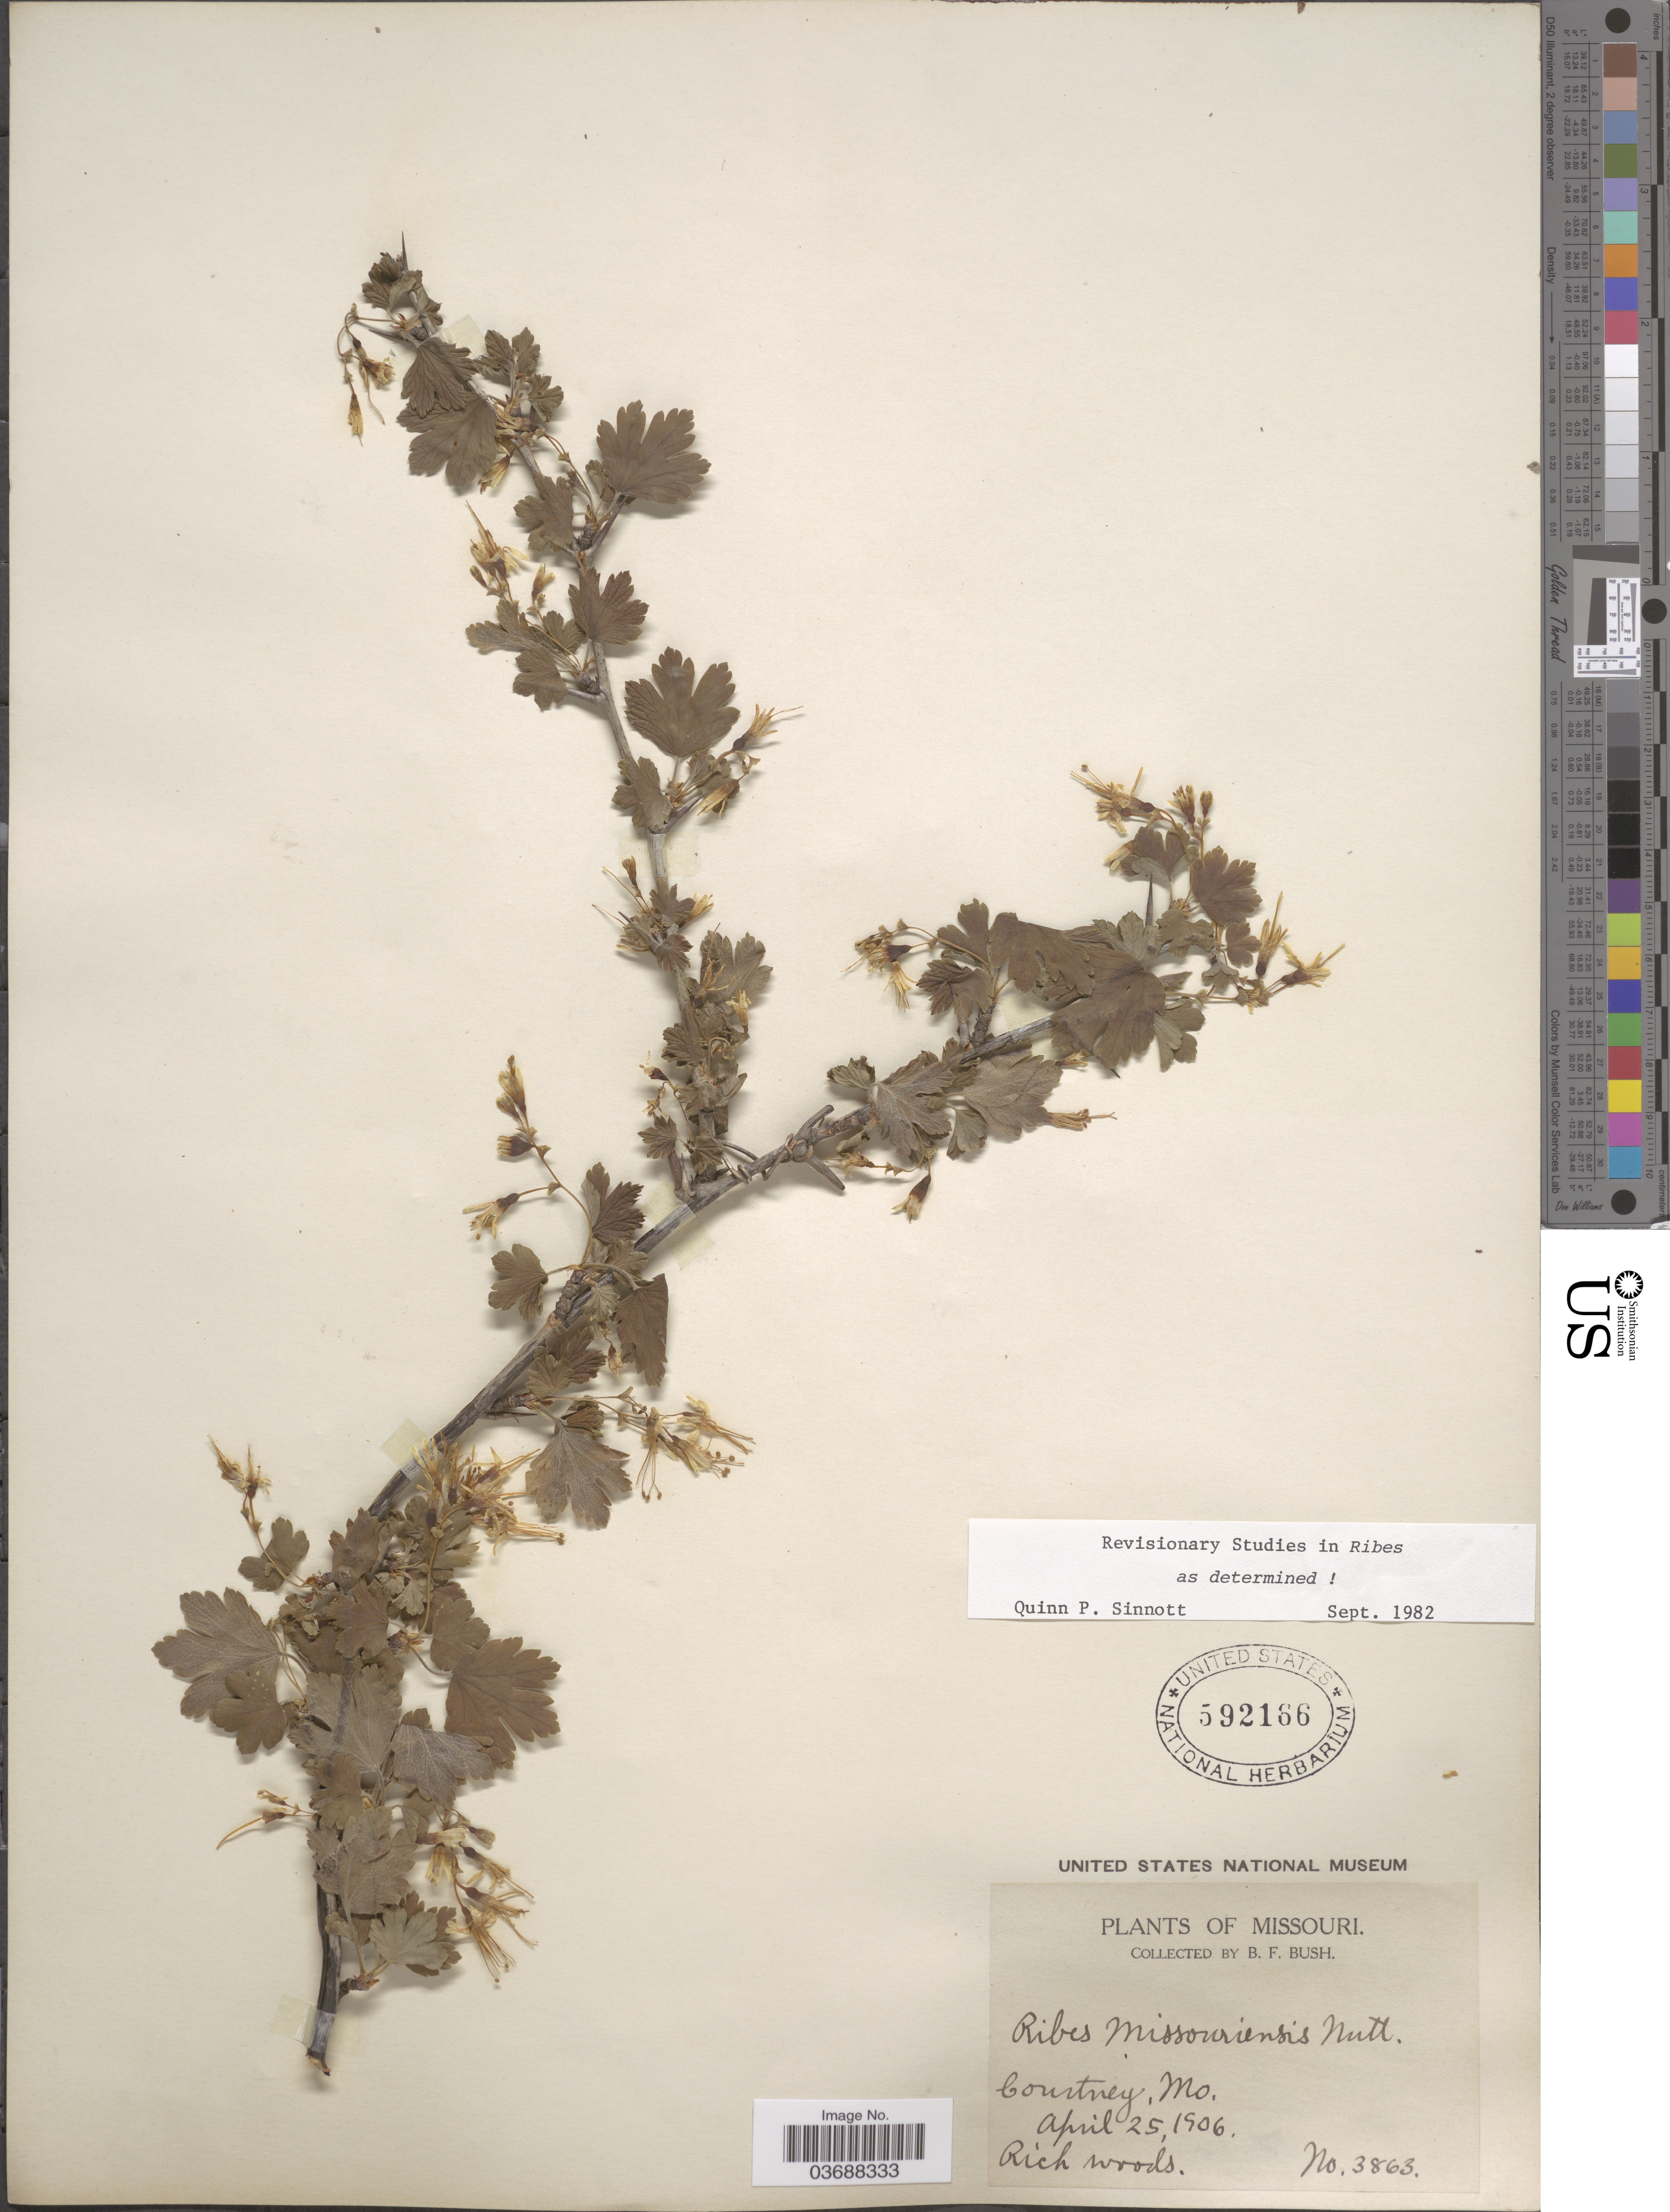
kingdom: Plantae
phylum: Tracheophyta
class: Magnoliopsida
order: Saxifragales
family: Grossulariaceae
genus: Ribes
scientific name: Ribes missouriense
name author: Nutt.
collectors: B. F. Bush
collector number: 3863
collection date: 1906-04-25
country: United States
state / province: Missouri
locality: Courtney.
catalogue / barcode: US 592166